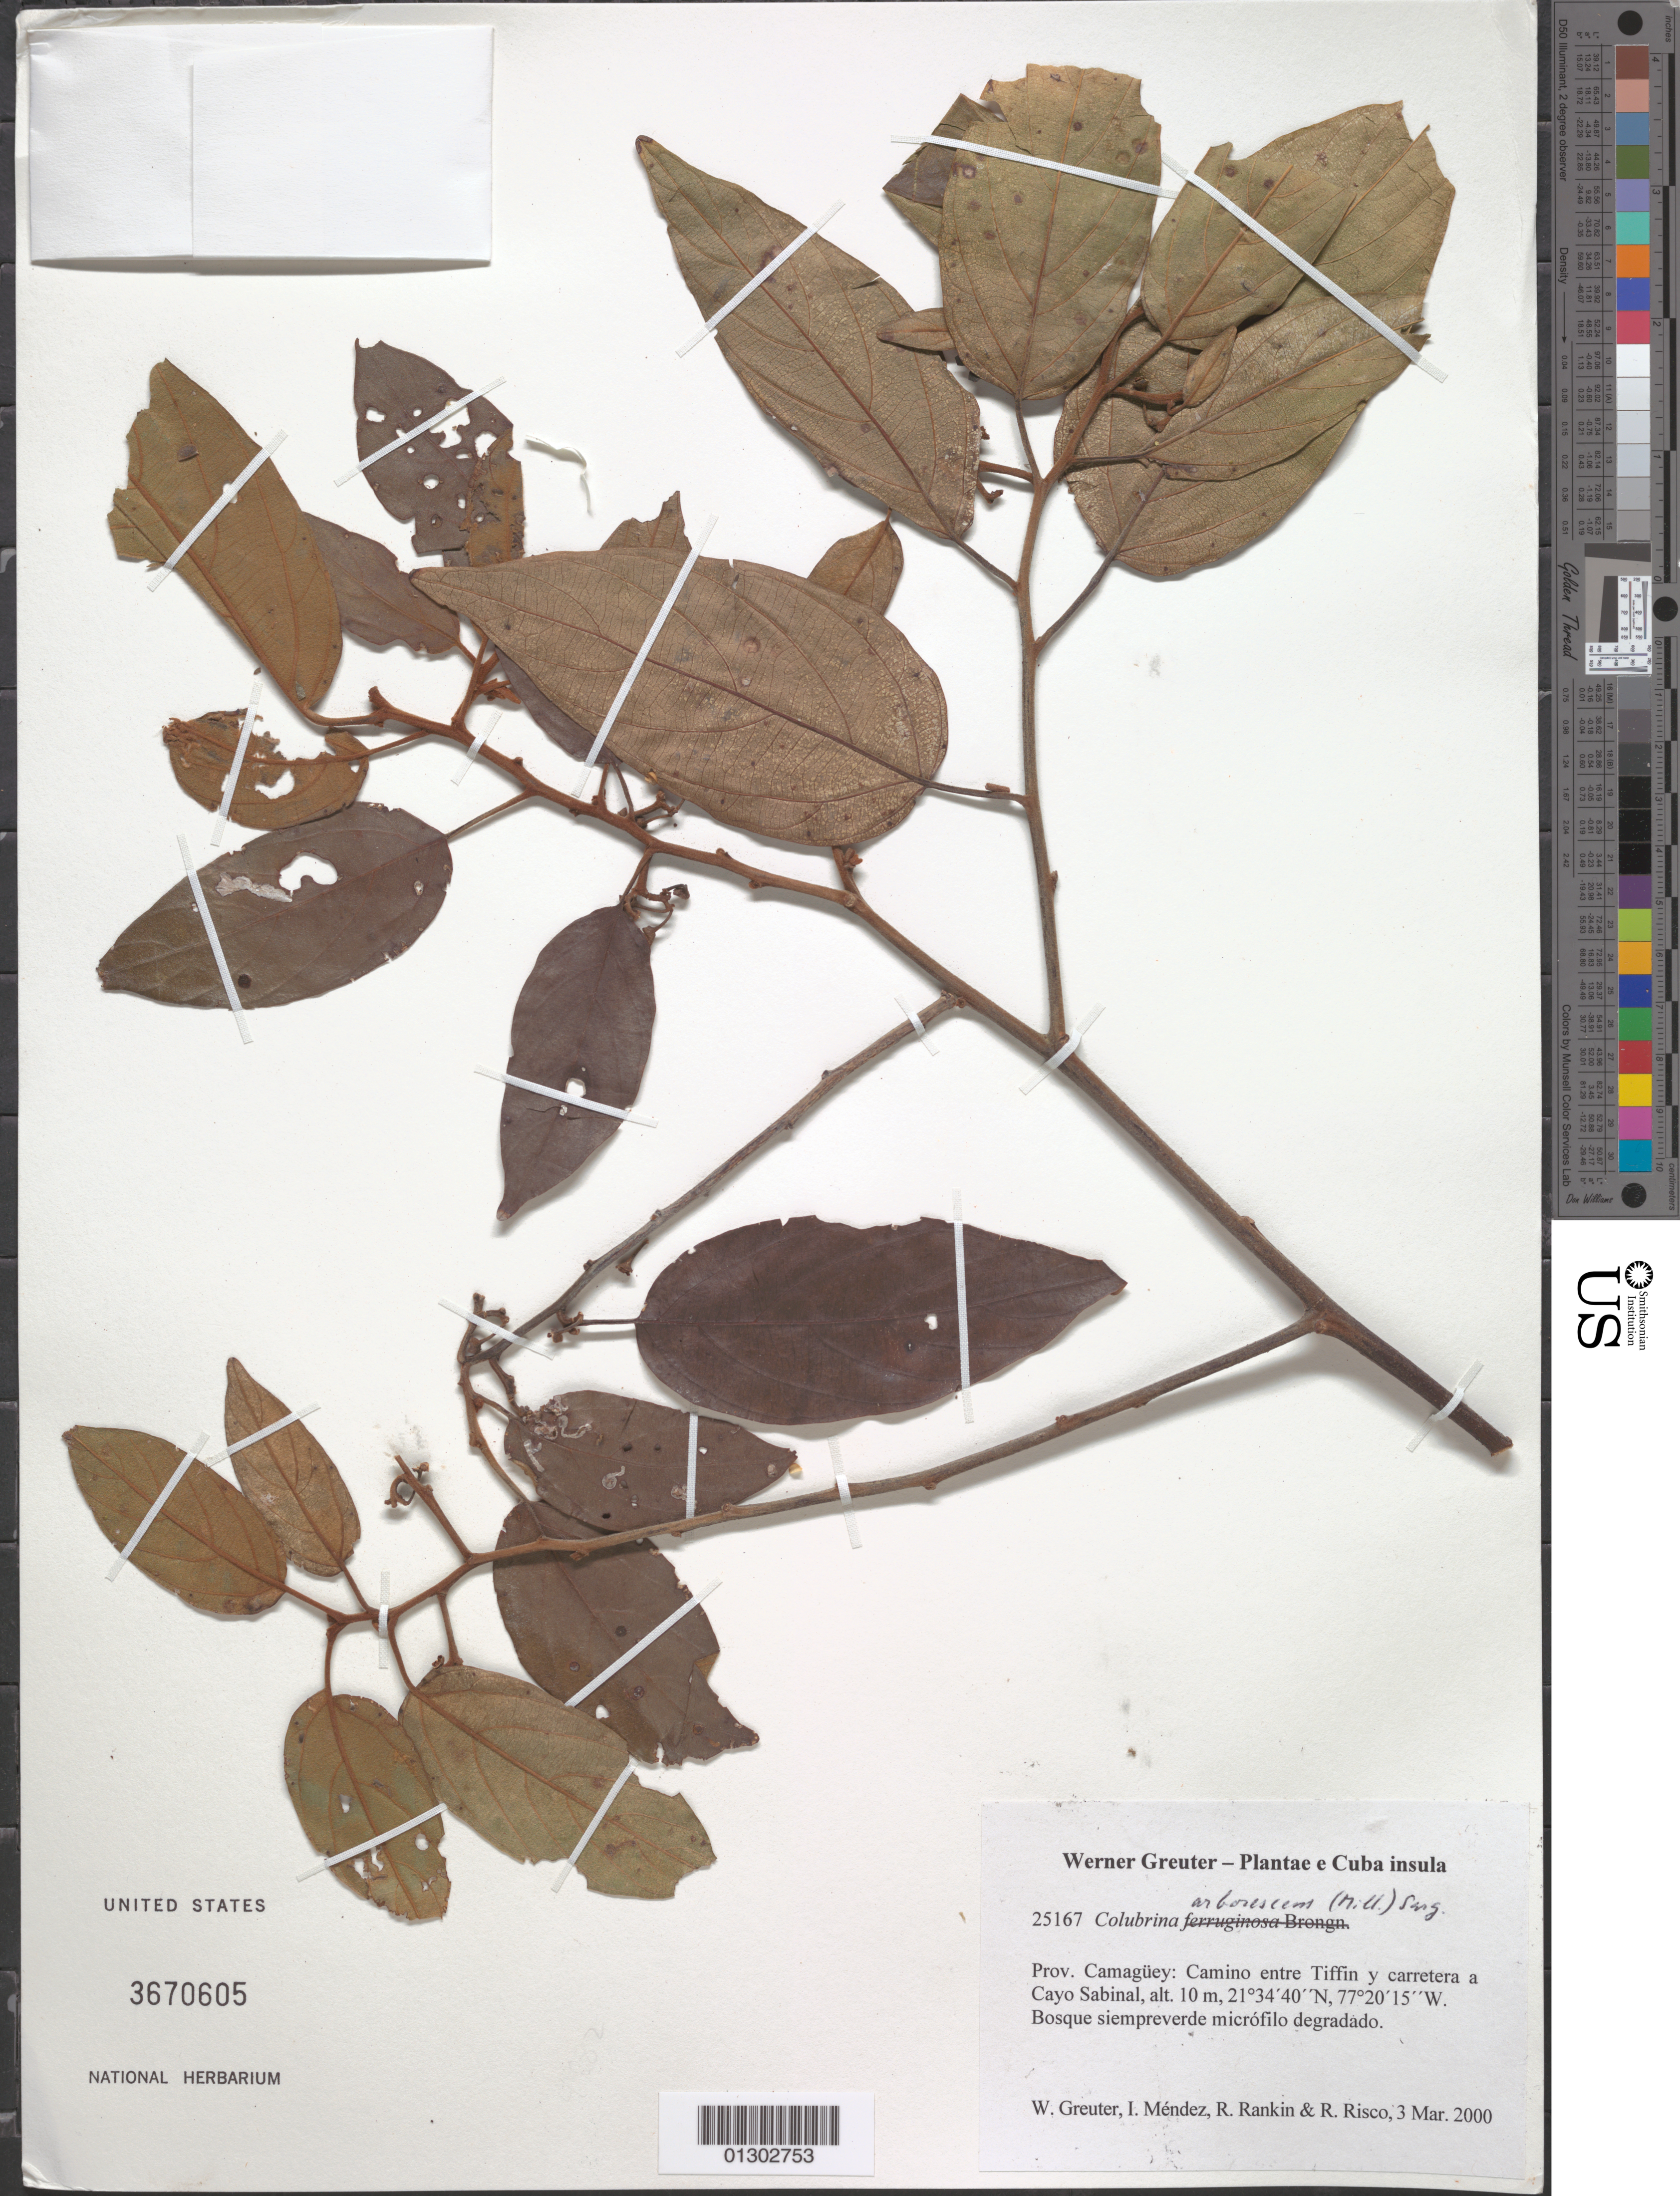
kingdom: Plantae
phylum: Tracheophyta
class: Magnoliopsida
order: Rosales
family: Rhamnaceae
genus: Colubrina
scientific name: Colubrina arborescens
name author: (Mill.) Sarg.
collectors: W. R. Greuter, I. Méndez, R. Rankin Rodriguez & R. Risco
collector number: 25167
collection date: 2000-03-03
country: Cuba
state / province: Camagüey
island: Cuba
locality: Camino entre Tiffin y carretera a Cayo Sabinal.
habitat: Bosque siempreverde microófilo degradado.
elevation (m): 10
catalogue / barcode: US 3670605